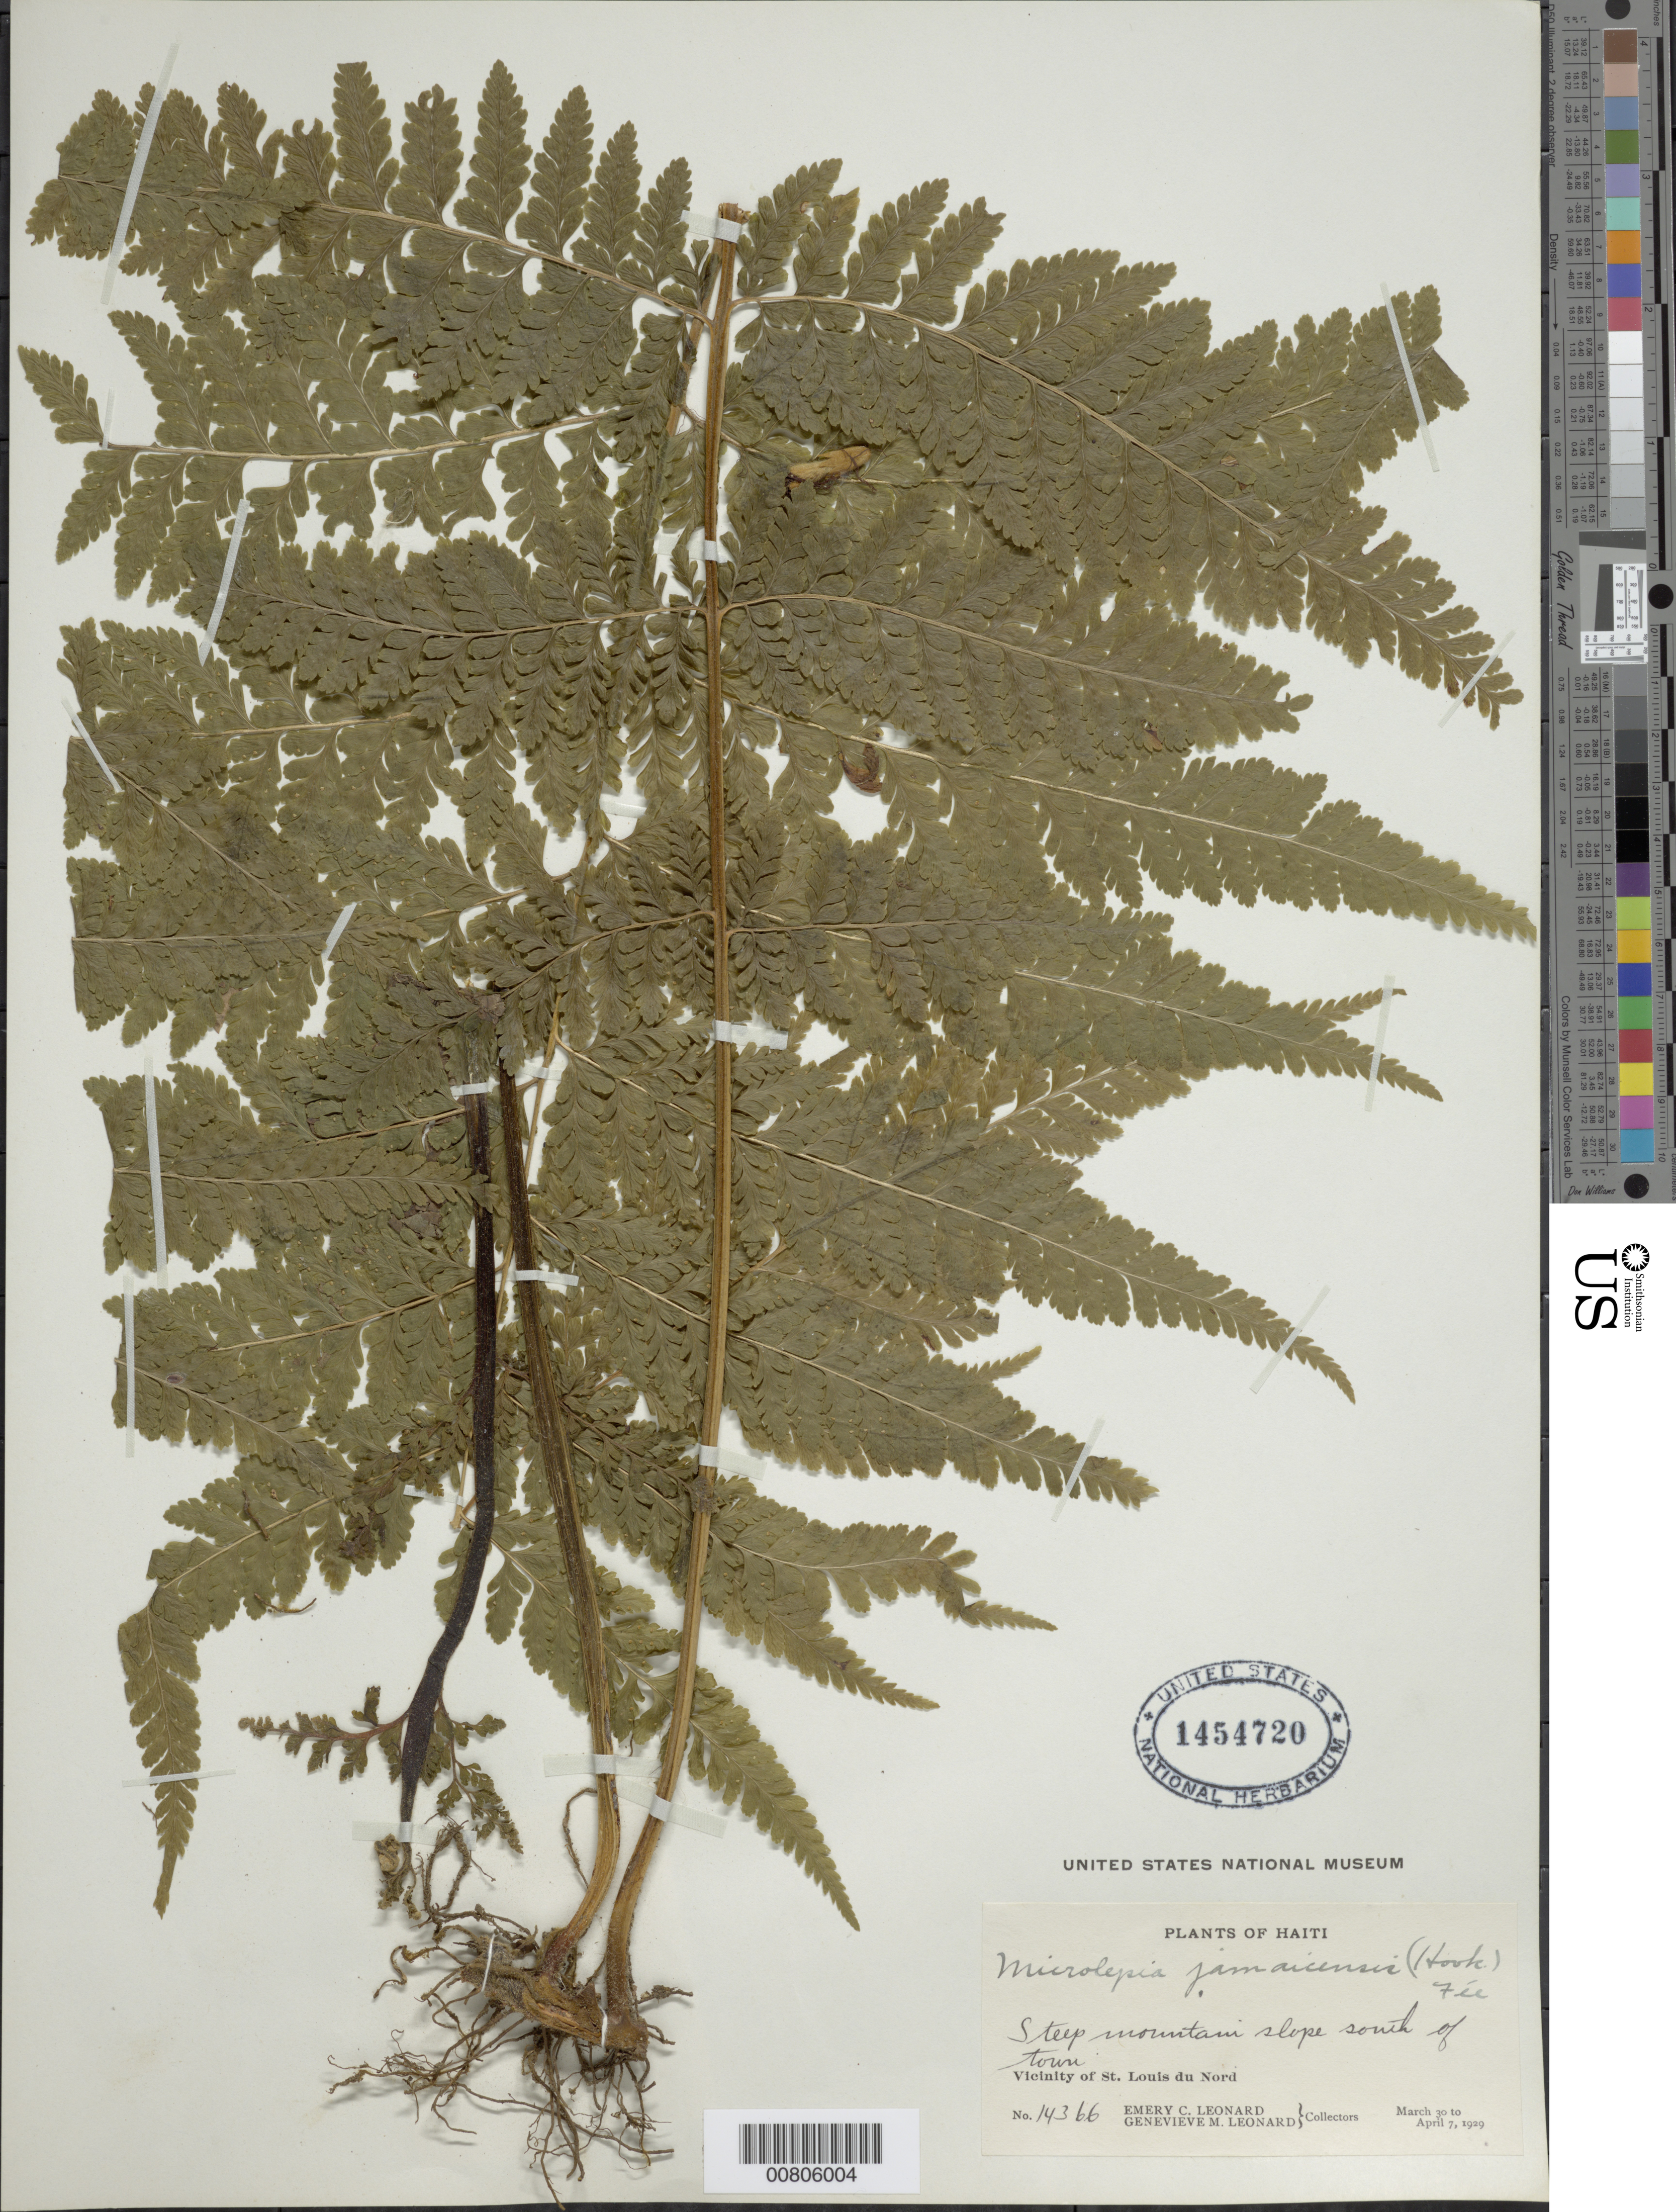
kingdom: Plantae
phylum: Tracheophyta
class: Polypodiopsida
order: Polypodiales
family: Dennstaedtiaceae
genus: Microlepia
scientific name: Microlepia jamaicensis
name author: (Hook.) Fée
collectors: E. C. Leonard & G. M. Leonard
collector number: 14366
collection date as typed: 30 Mar 1929 to 07 Apr 1929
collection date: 1929-03-30/1929-04-07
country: Haiti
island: Hispaniola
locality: St. Louis du Nord, S of town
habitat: Steep mountain slope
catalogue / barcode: US 1454720